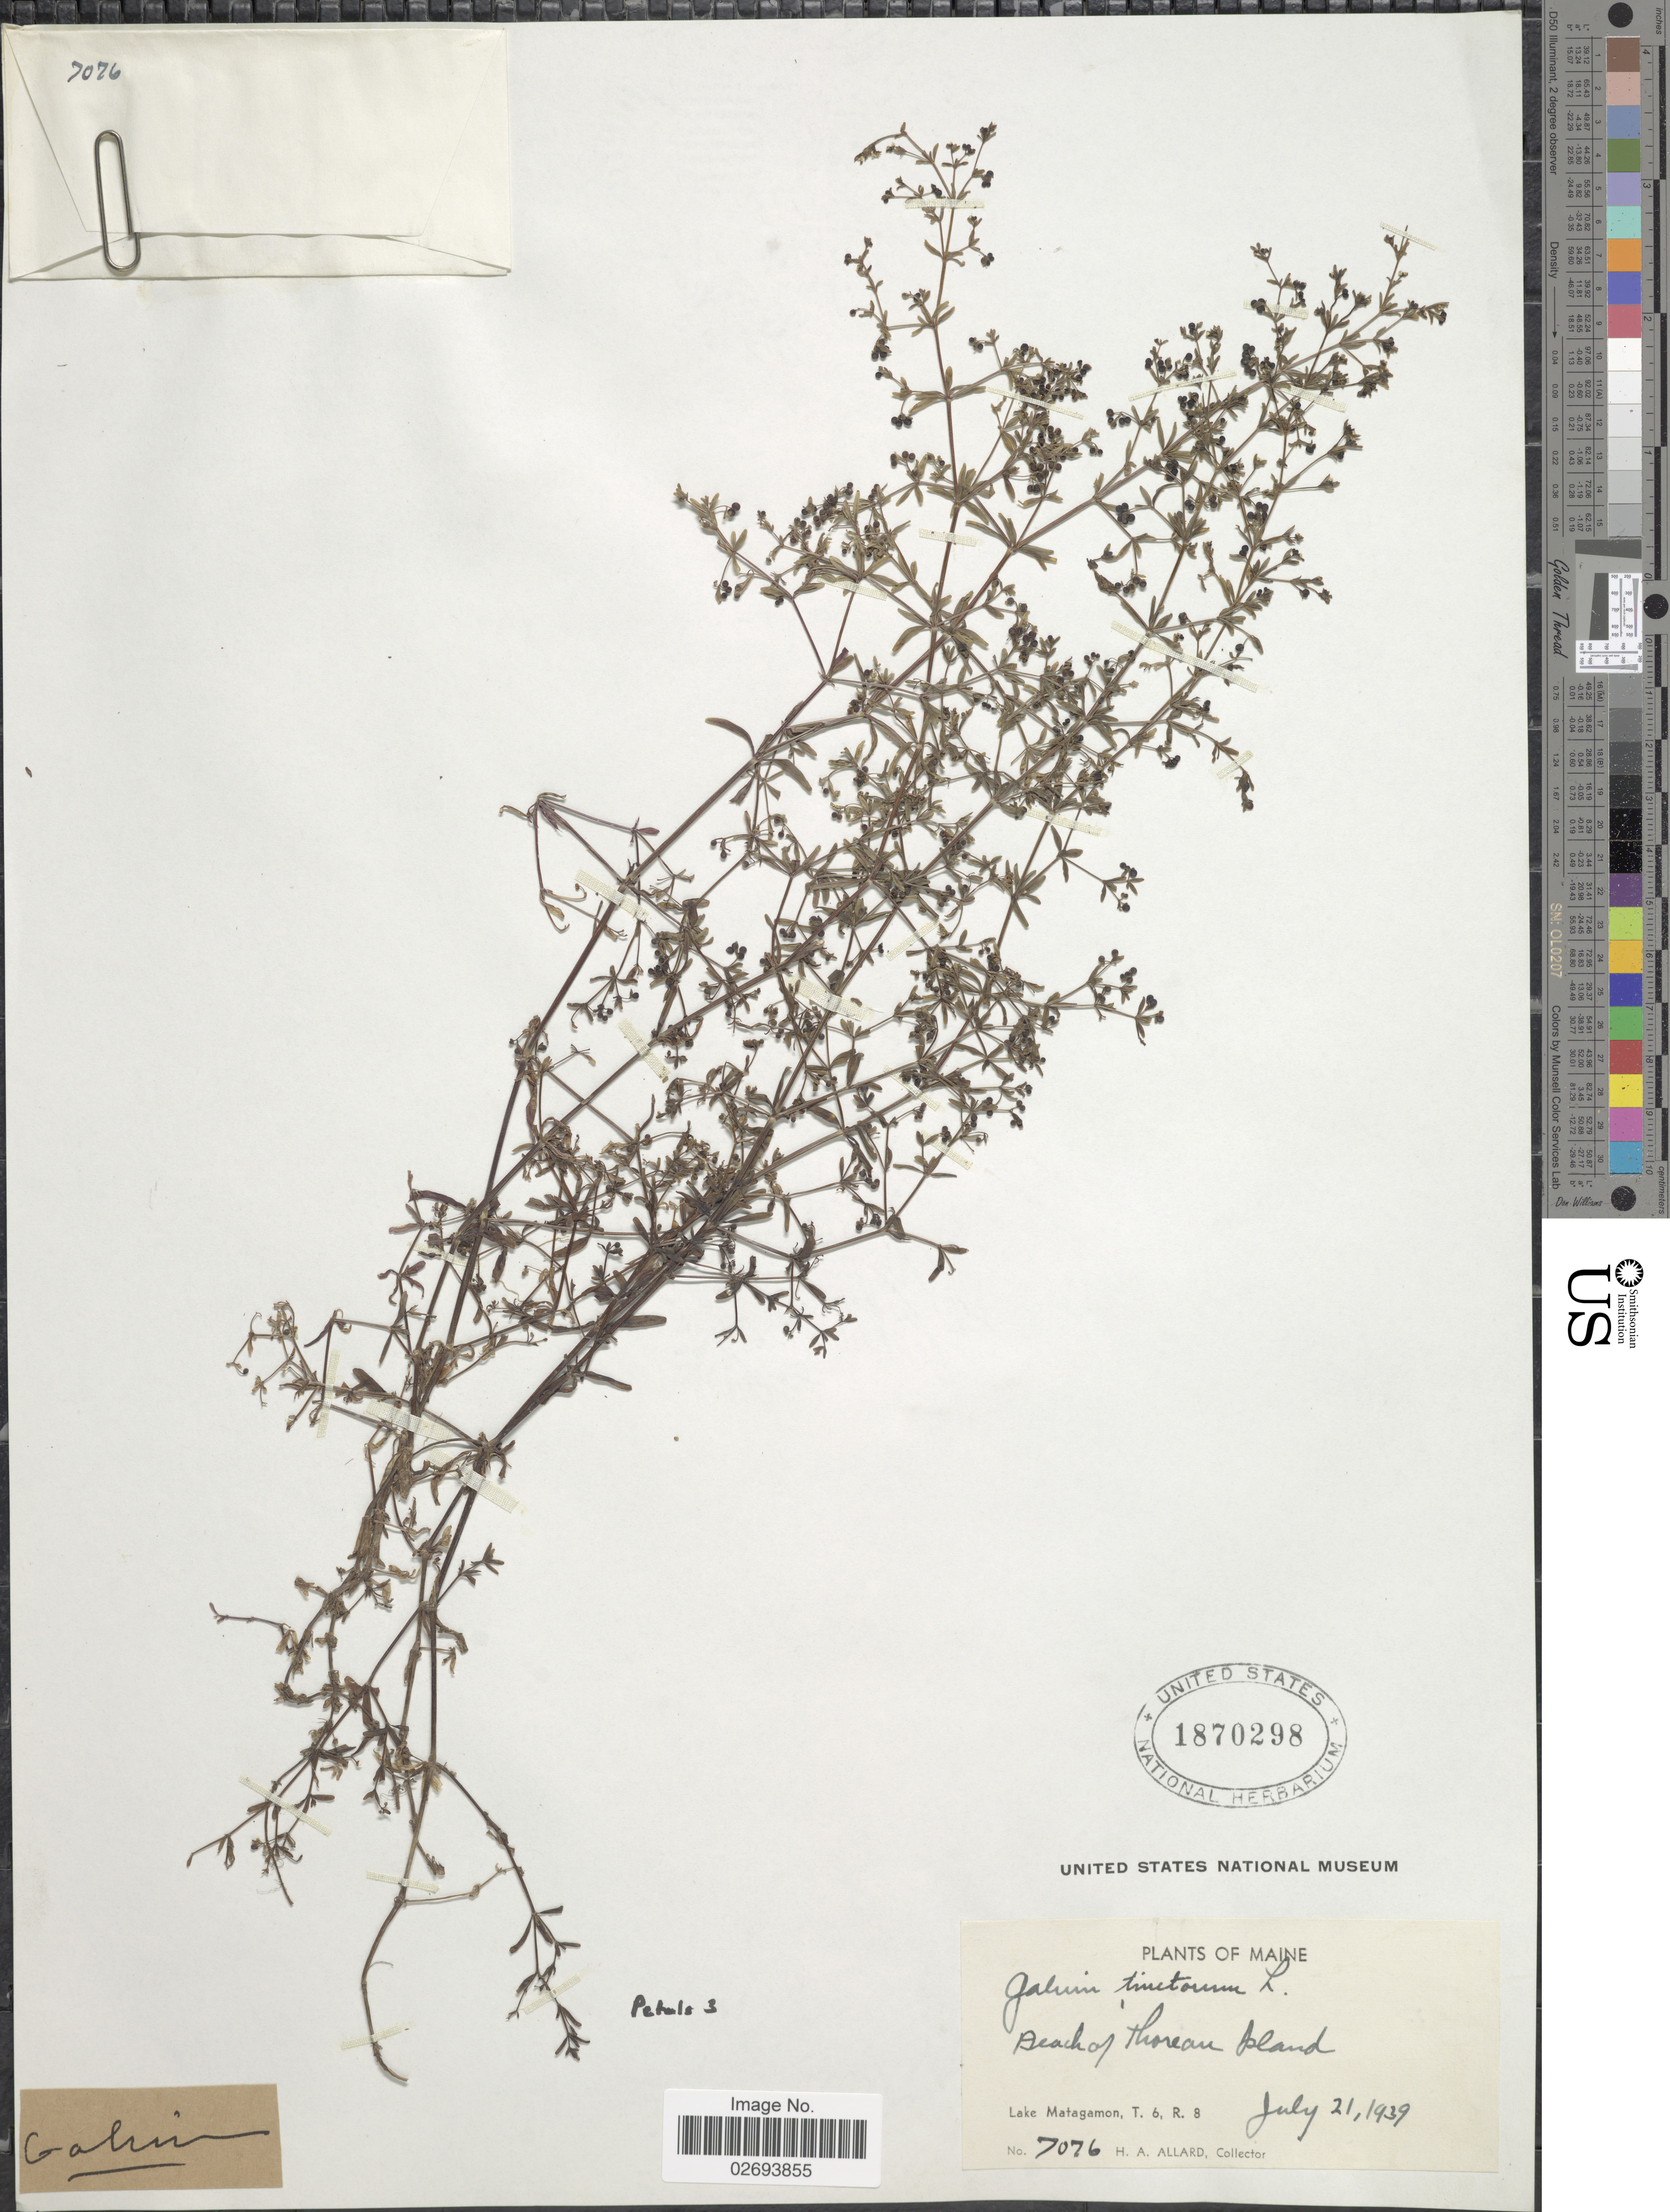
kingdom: Plantae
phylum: Tracheophyta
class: Magnoliopsida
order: Gentianales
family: Rubiaceae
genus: Galium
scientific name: Galium tinctorium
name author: (L.) Scop.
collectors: H. A. Allard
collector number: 7076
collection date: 1939-07-21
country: United States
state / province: Maine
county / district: Piscataquis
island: Thoreau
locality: Beach of Thoreau Island. Lake Matagamon, T.6, R.8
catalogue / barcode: US 1870298